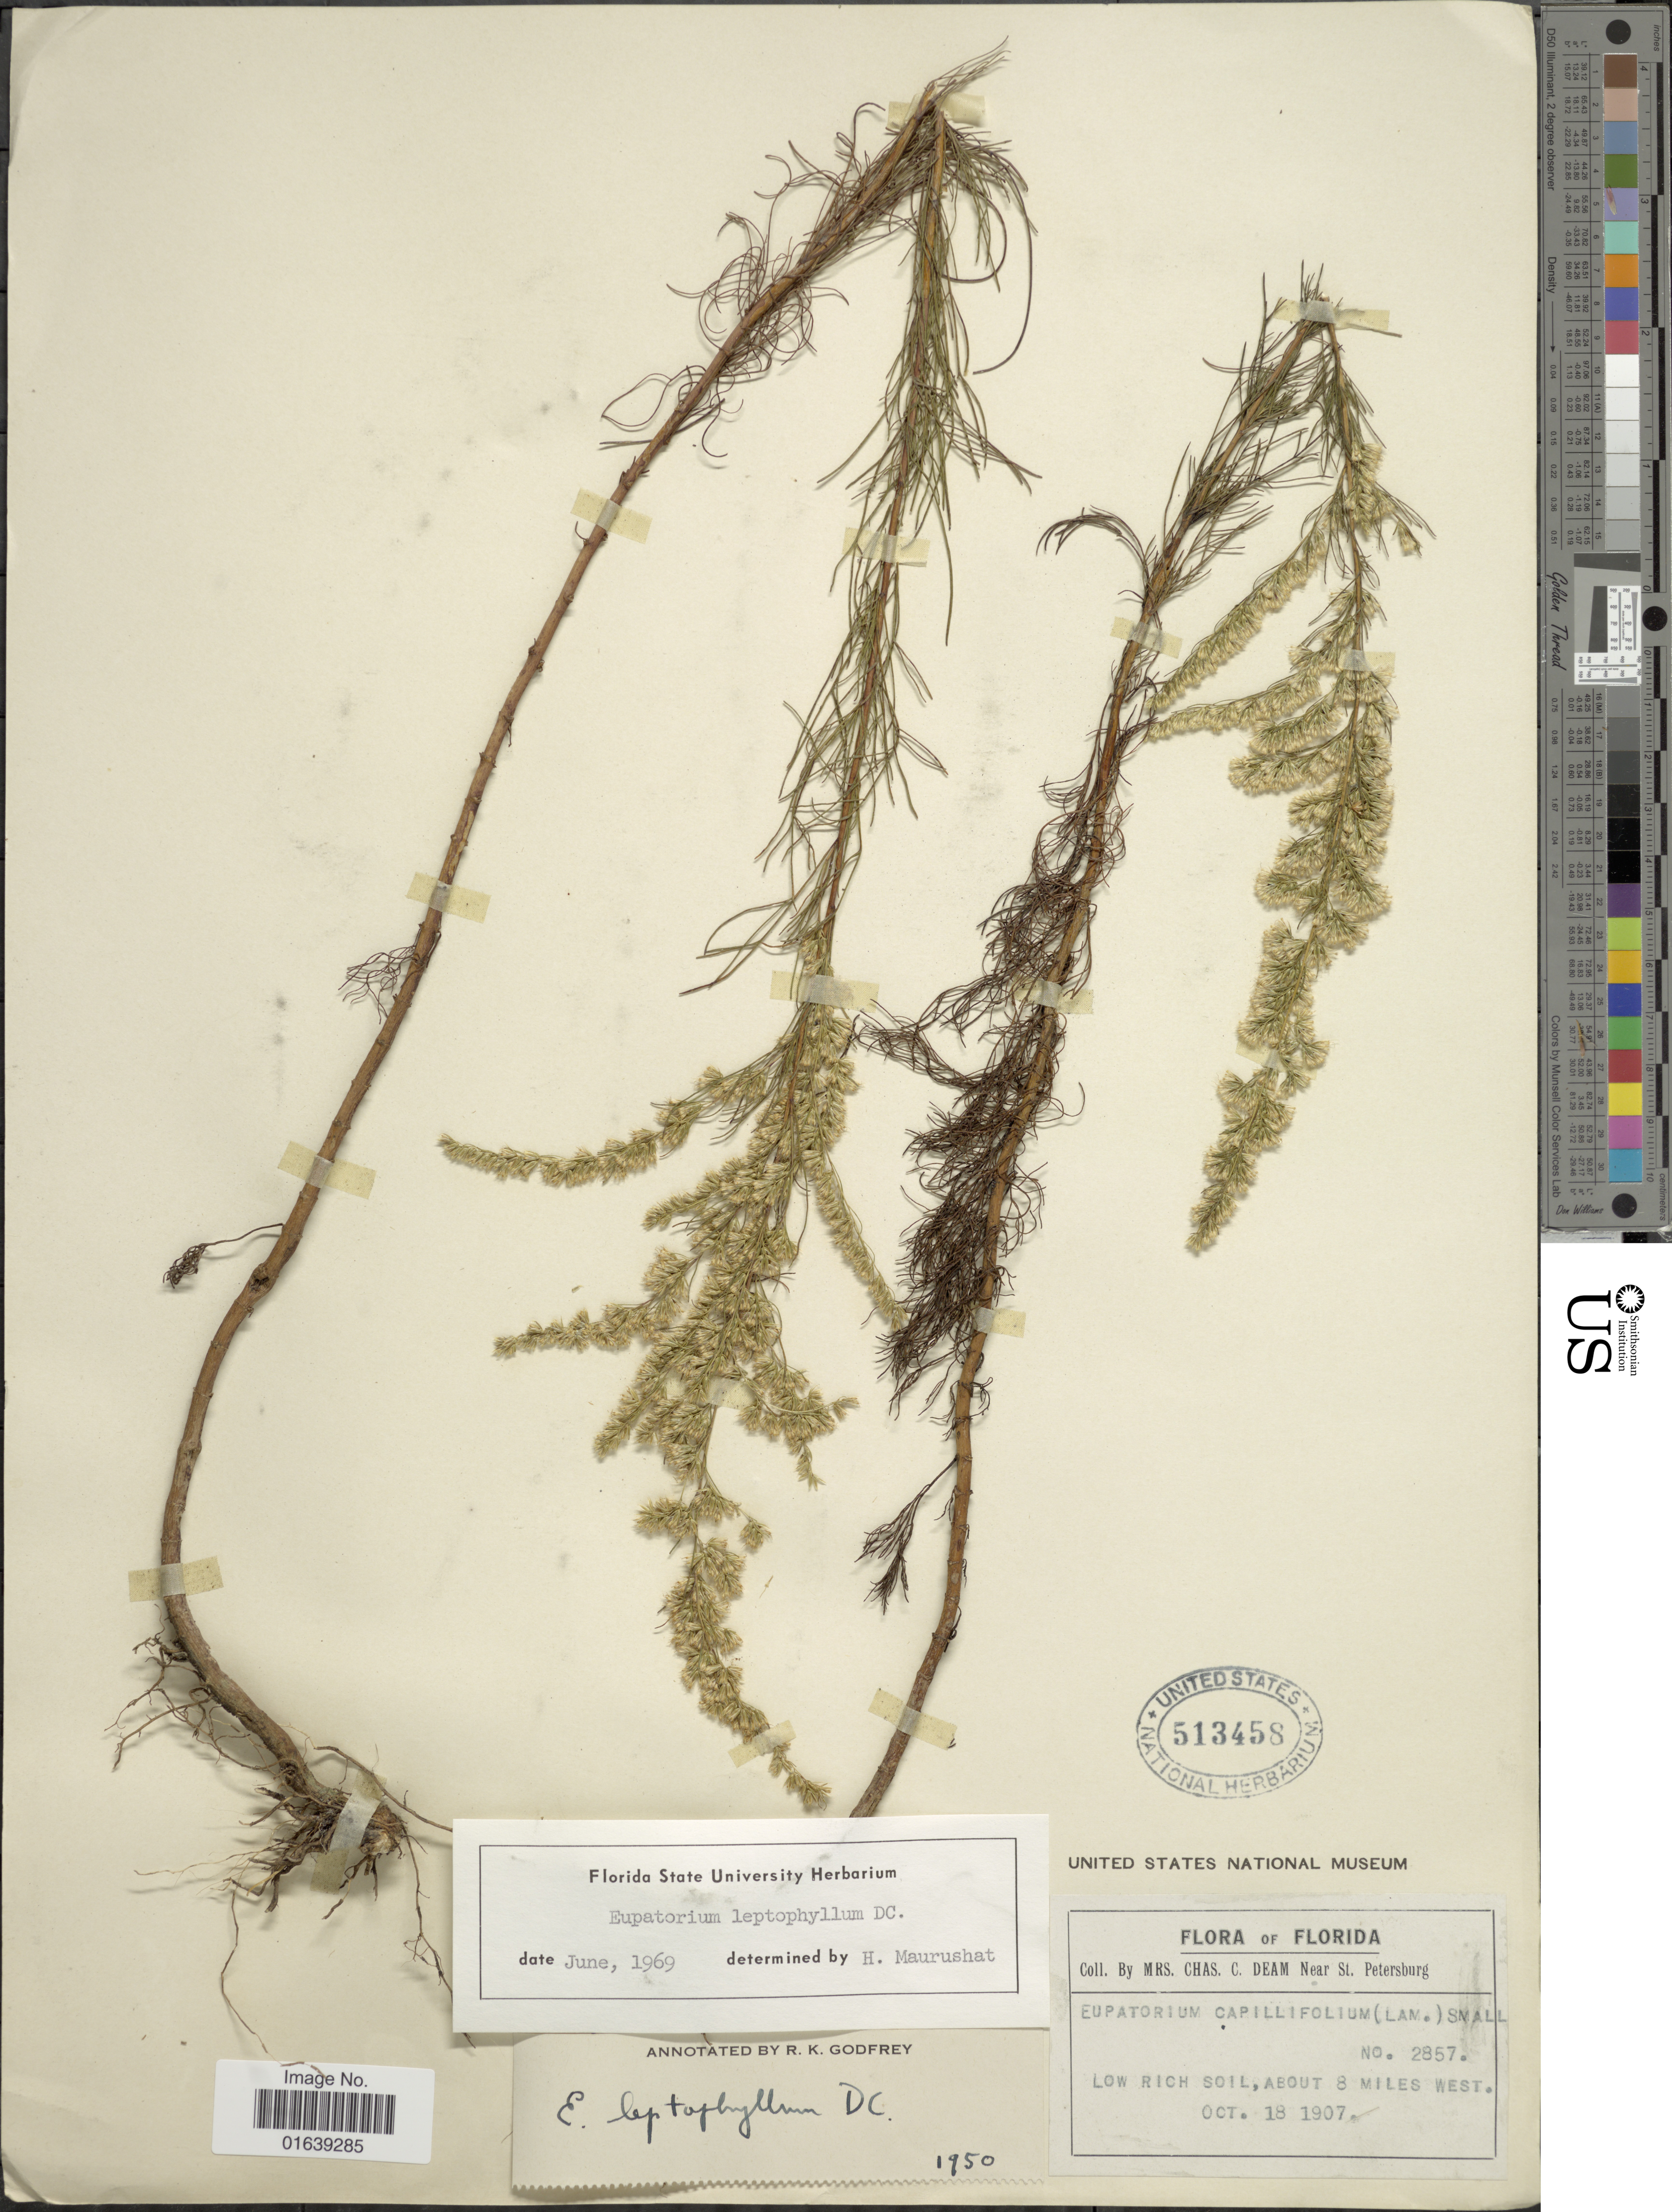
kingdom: Plantae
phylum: Tracheophyta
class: Magnoliopsida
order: Asterales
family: Asteraceae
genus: Eupatorium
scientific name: Eupatorium leptophyllum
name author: DC.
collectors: C. C. Deam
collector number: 2857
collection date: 1907-10-18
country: United States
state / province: Florida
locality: Florida. Near St. Petersnurg. Low rich soil, about 8 miles west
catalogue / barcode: US 513458